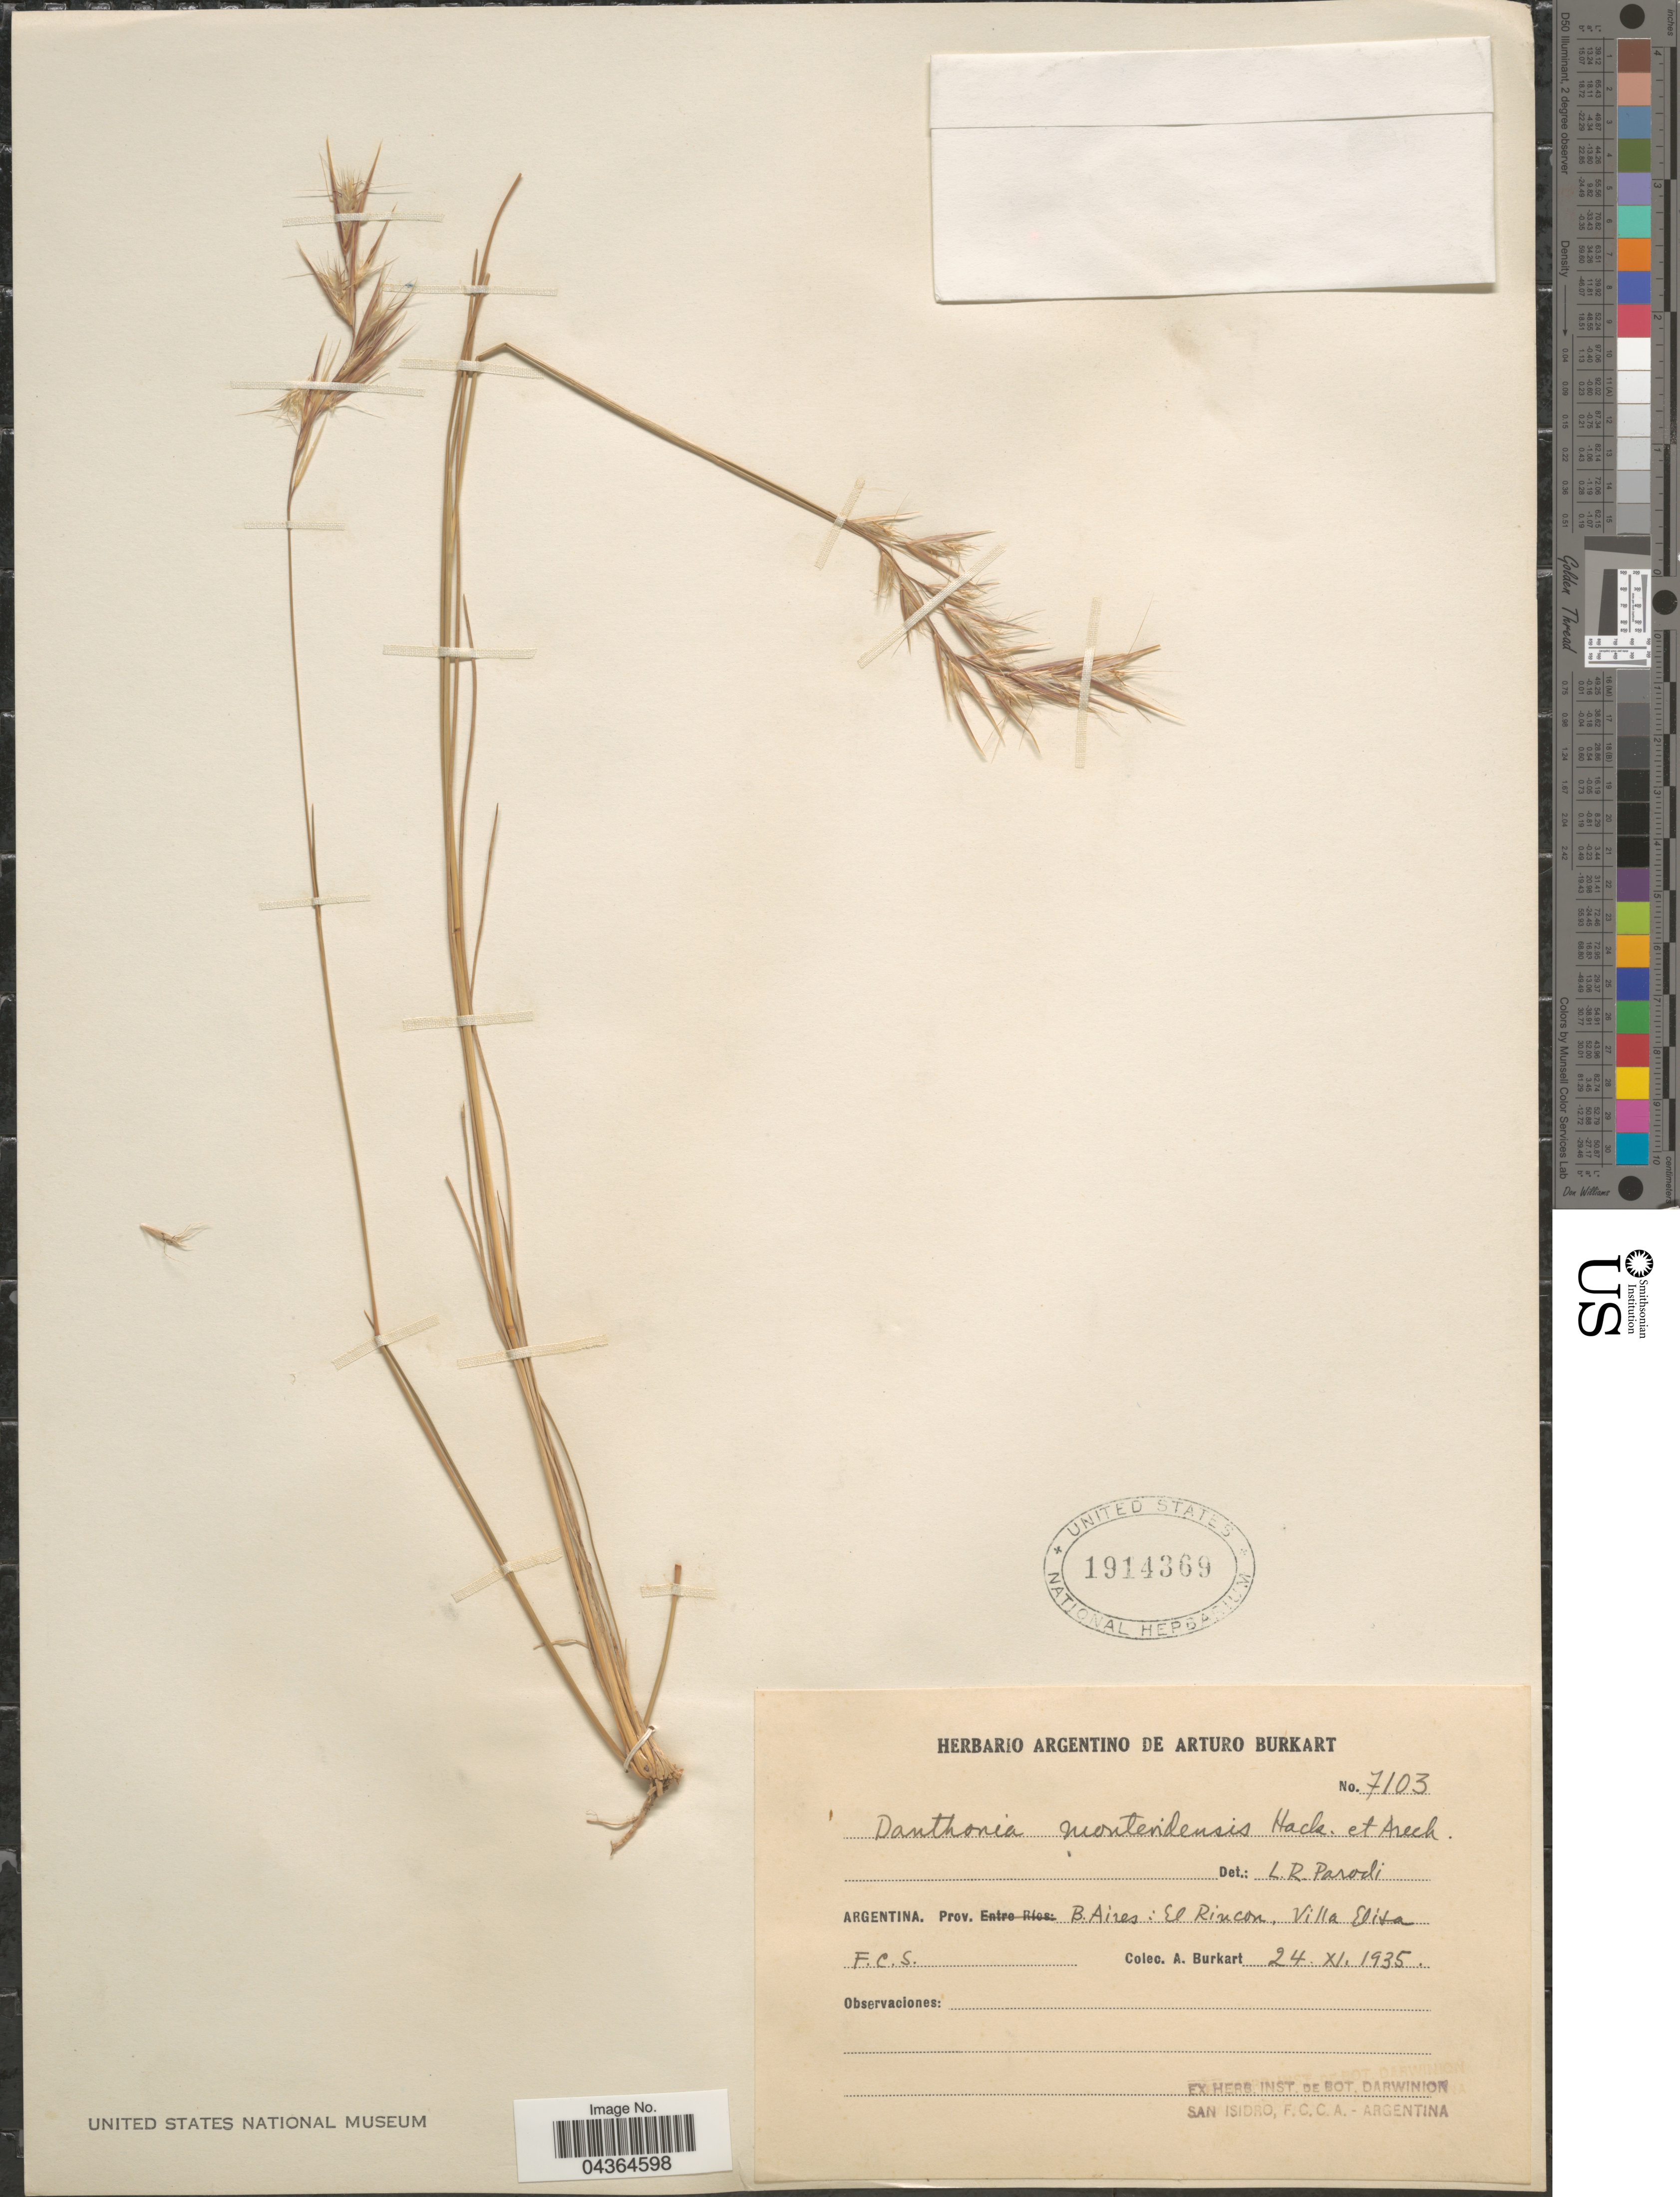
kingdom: Plantae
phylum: Tracheophyta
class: Liliopsida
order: Poales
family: Poaceae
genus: Danthonia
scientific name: Danthonia montevidensis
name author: (Hack.) Arechav.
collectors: A. E. Burkart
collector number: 7103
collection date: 1935-11-24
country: Argentina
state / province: Buenos Aires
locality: Prov. B.Aires: El Rincon, Villa Elita. F.C.S.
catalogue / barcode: US 1914369